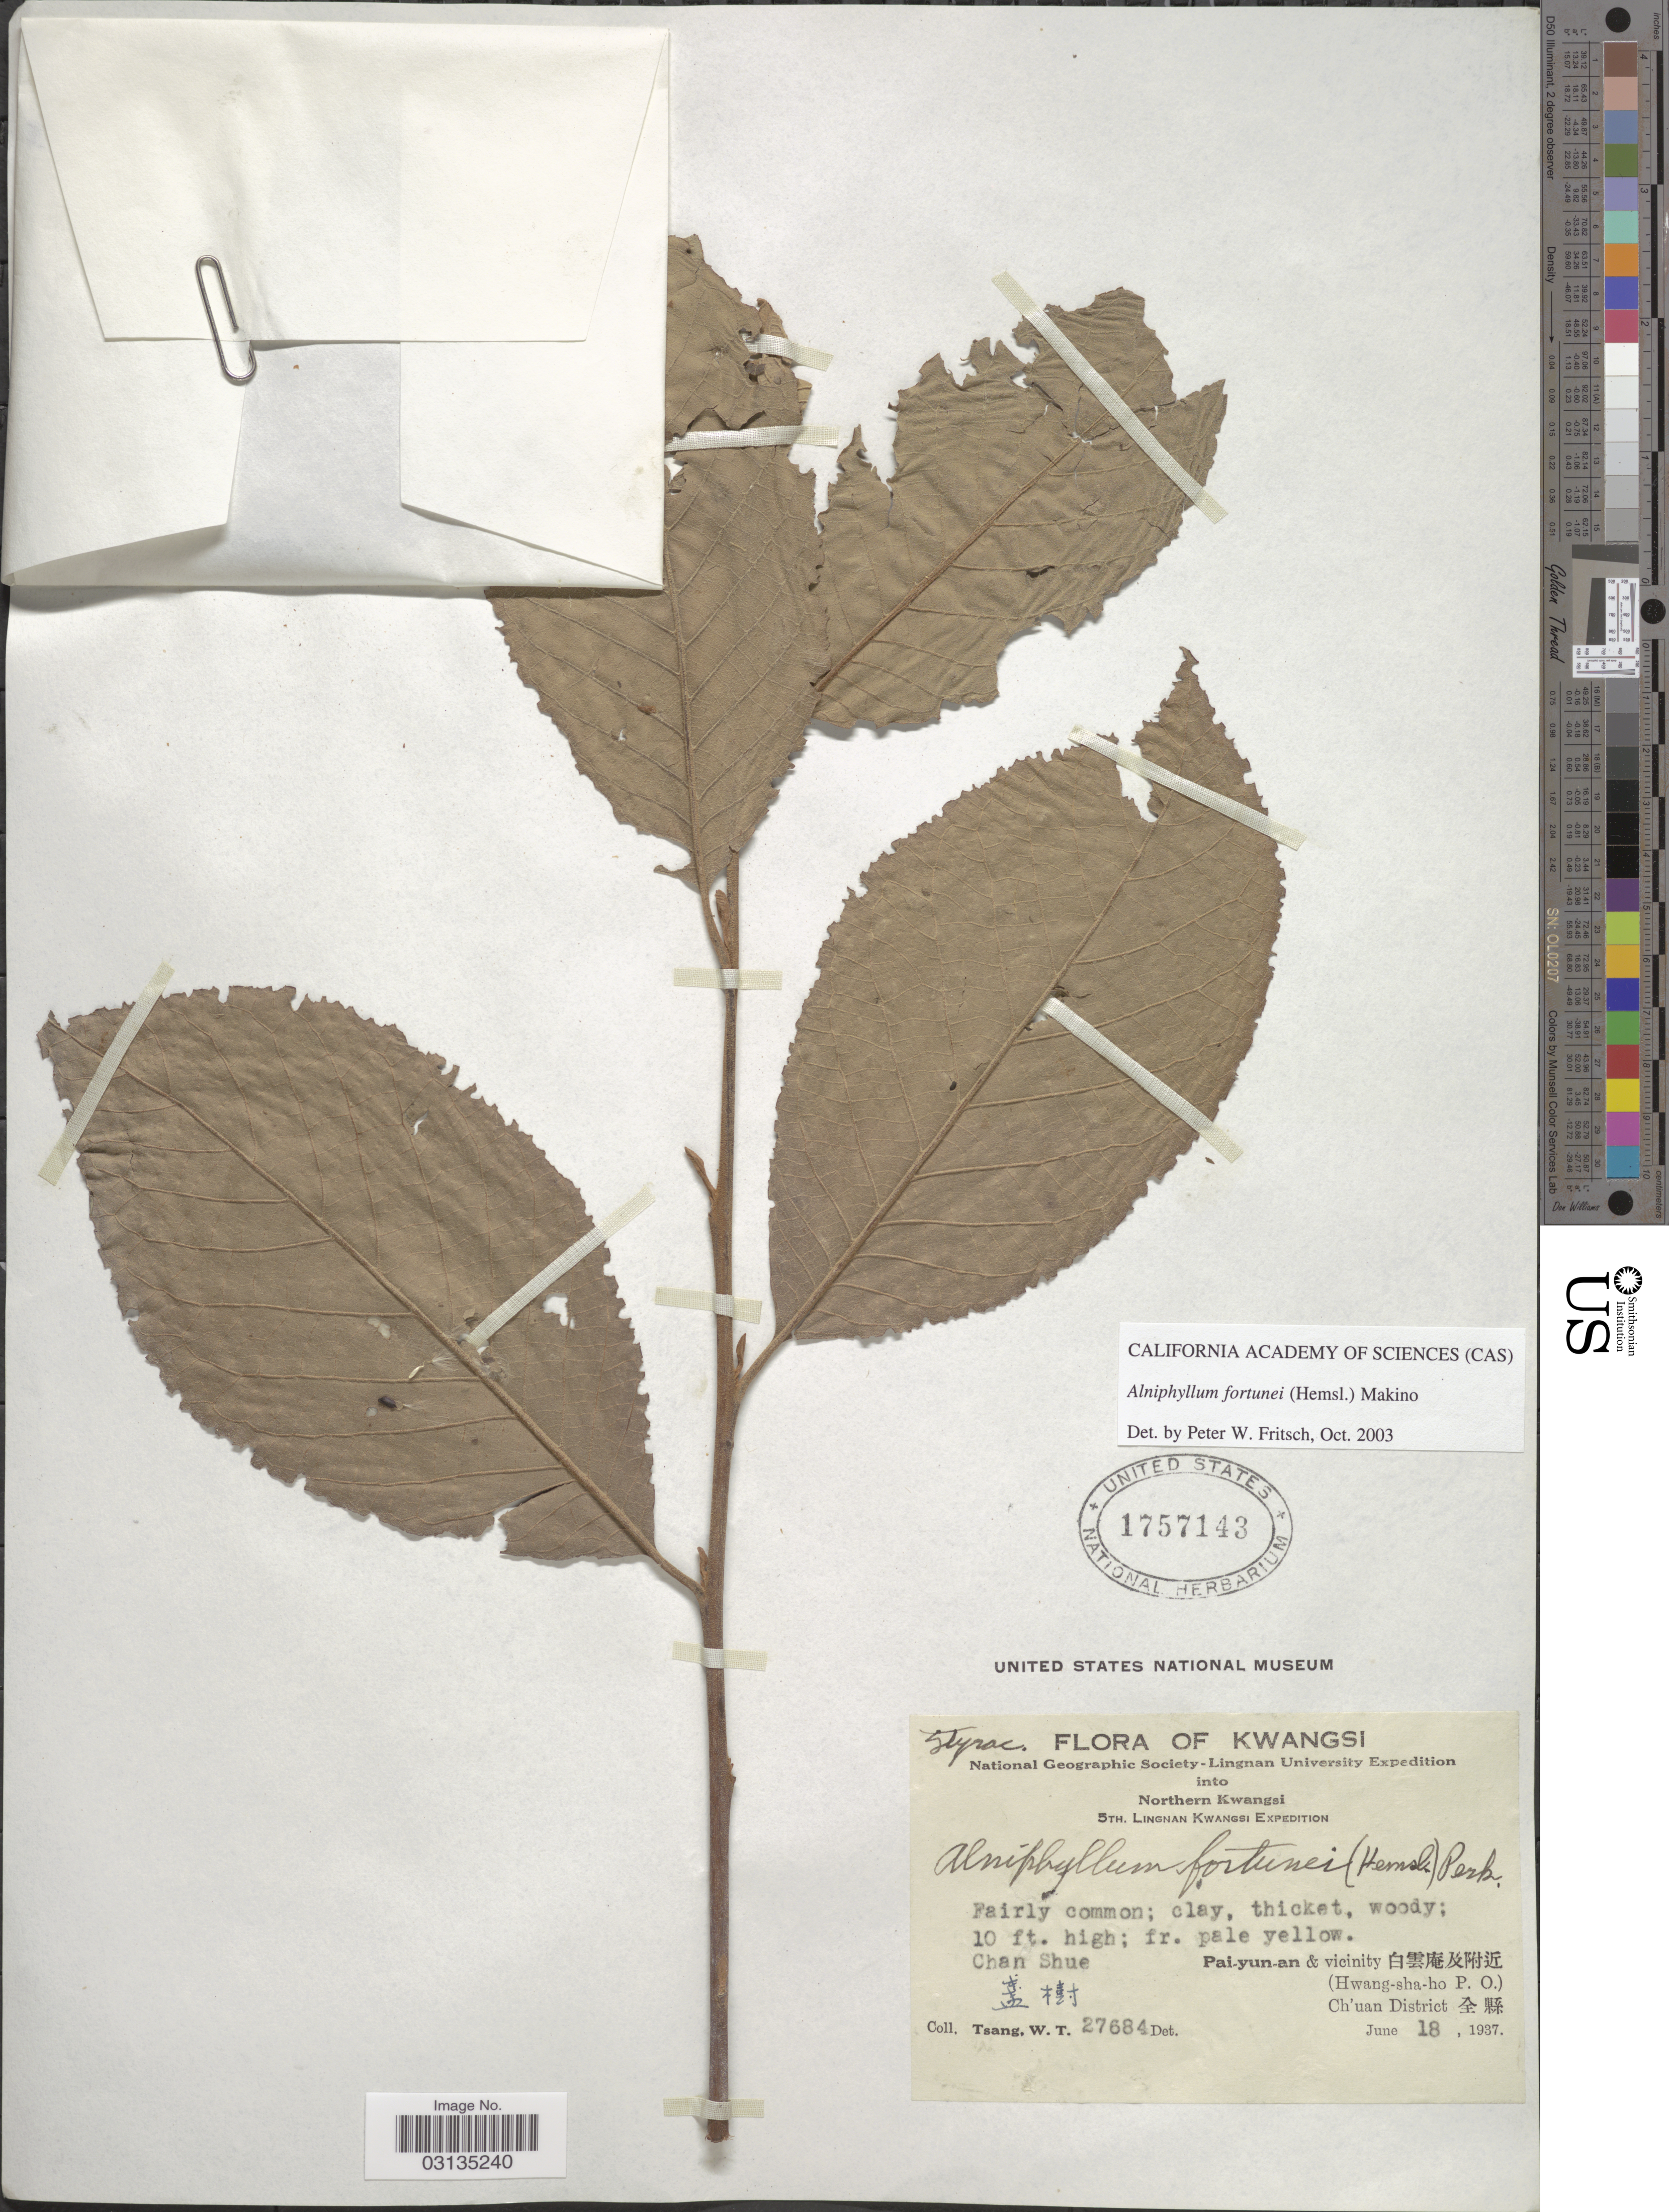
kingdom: Plantae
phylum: Tracheophyta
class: Magnoliopsida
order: Ericales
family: Styracaceae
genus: Alniphyllum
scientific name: Alniphyllum fortunei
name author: (Hemsl.) Makino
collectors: W. T. Tsang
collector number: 27684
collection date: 1937-06-18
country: China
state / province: Guangxi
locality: Kwangsi, Northern Kwangsi, Chan Shue, Pai-yun-an & vicinity (Hwang-sha-ho P.O.), Ch'uan District.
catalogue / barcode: US 1757143